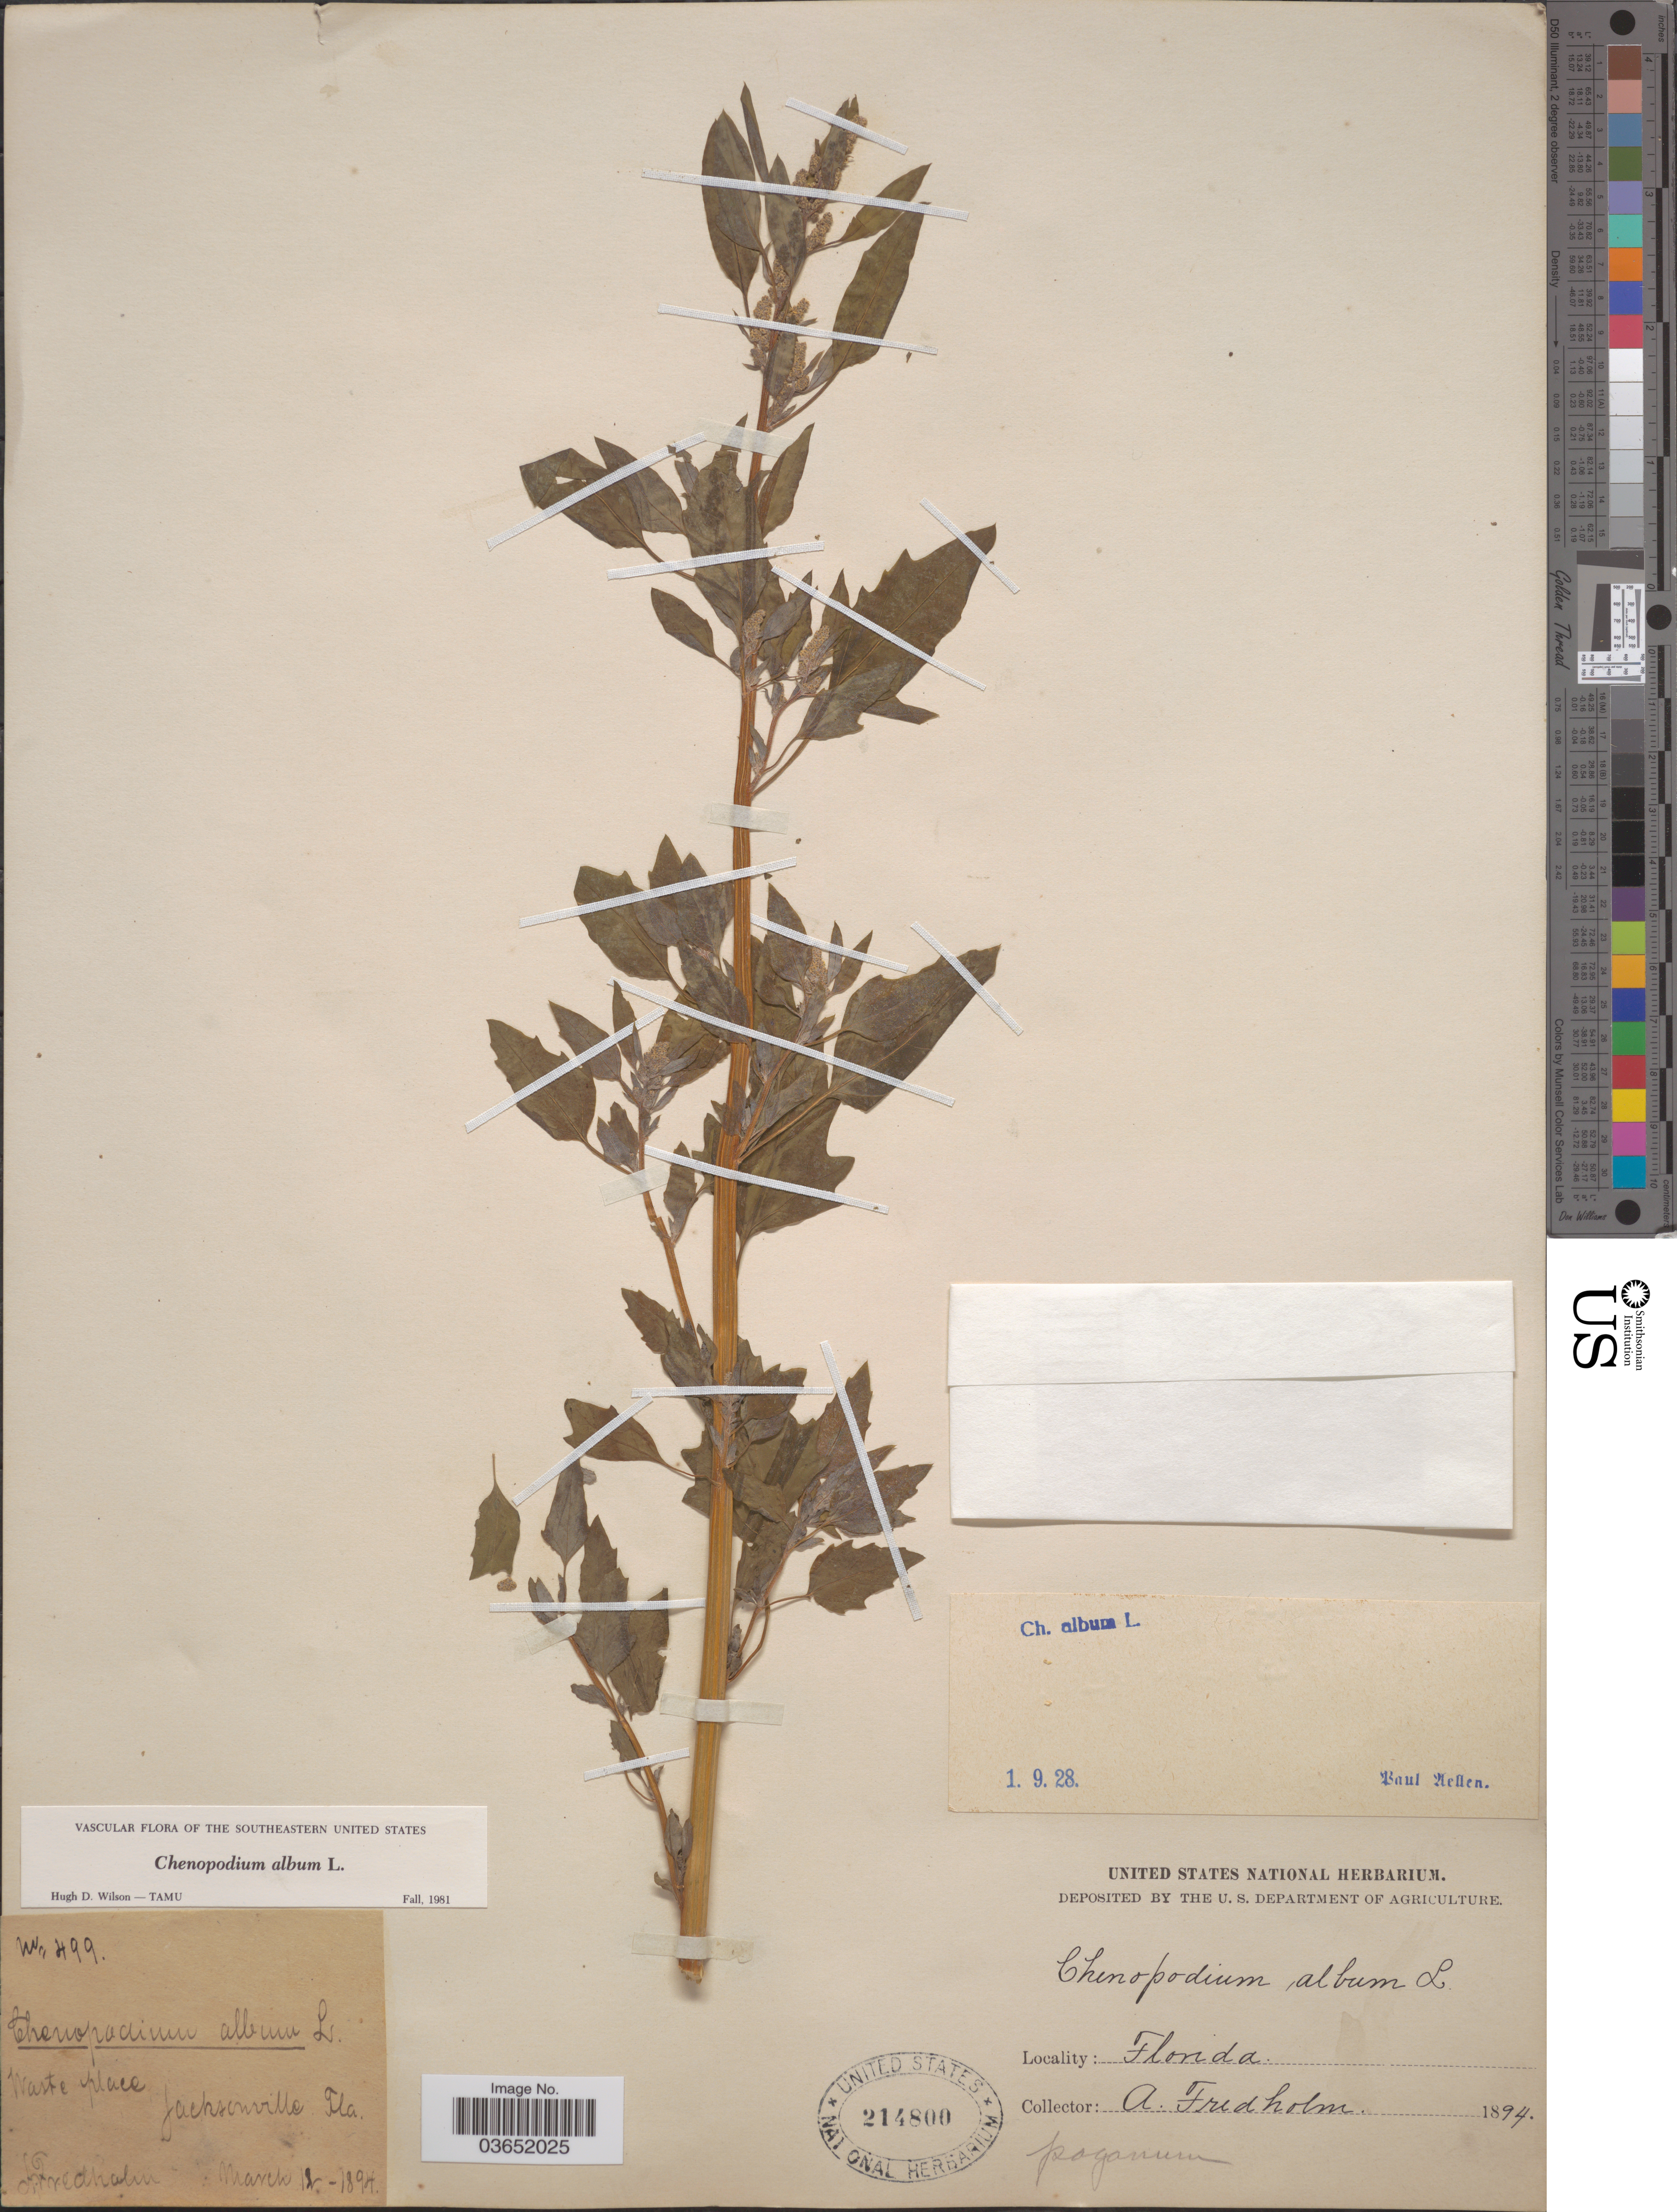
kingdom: Plantae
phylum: Tracheophyta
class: Magnoliopsida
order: Caryophyllales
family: Amaranthaceae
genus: Chenopodium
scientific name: Chenopodium album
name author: L.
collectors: A. Fredholm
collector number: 499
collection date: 1894-03-12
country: United States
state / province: Florida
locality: Jacksonville.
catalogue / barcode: US 214800